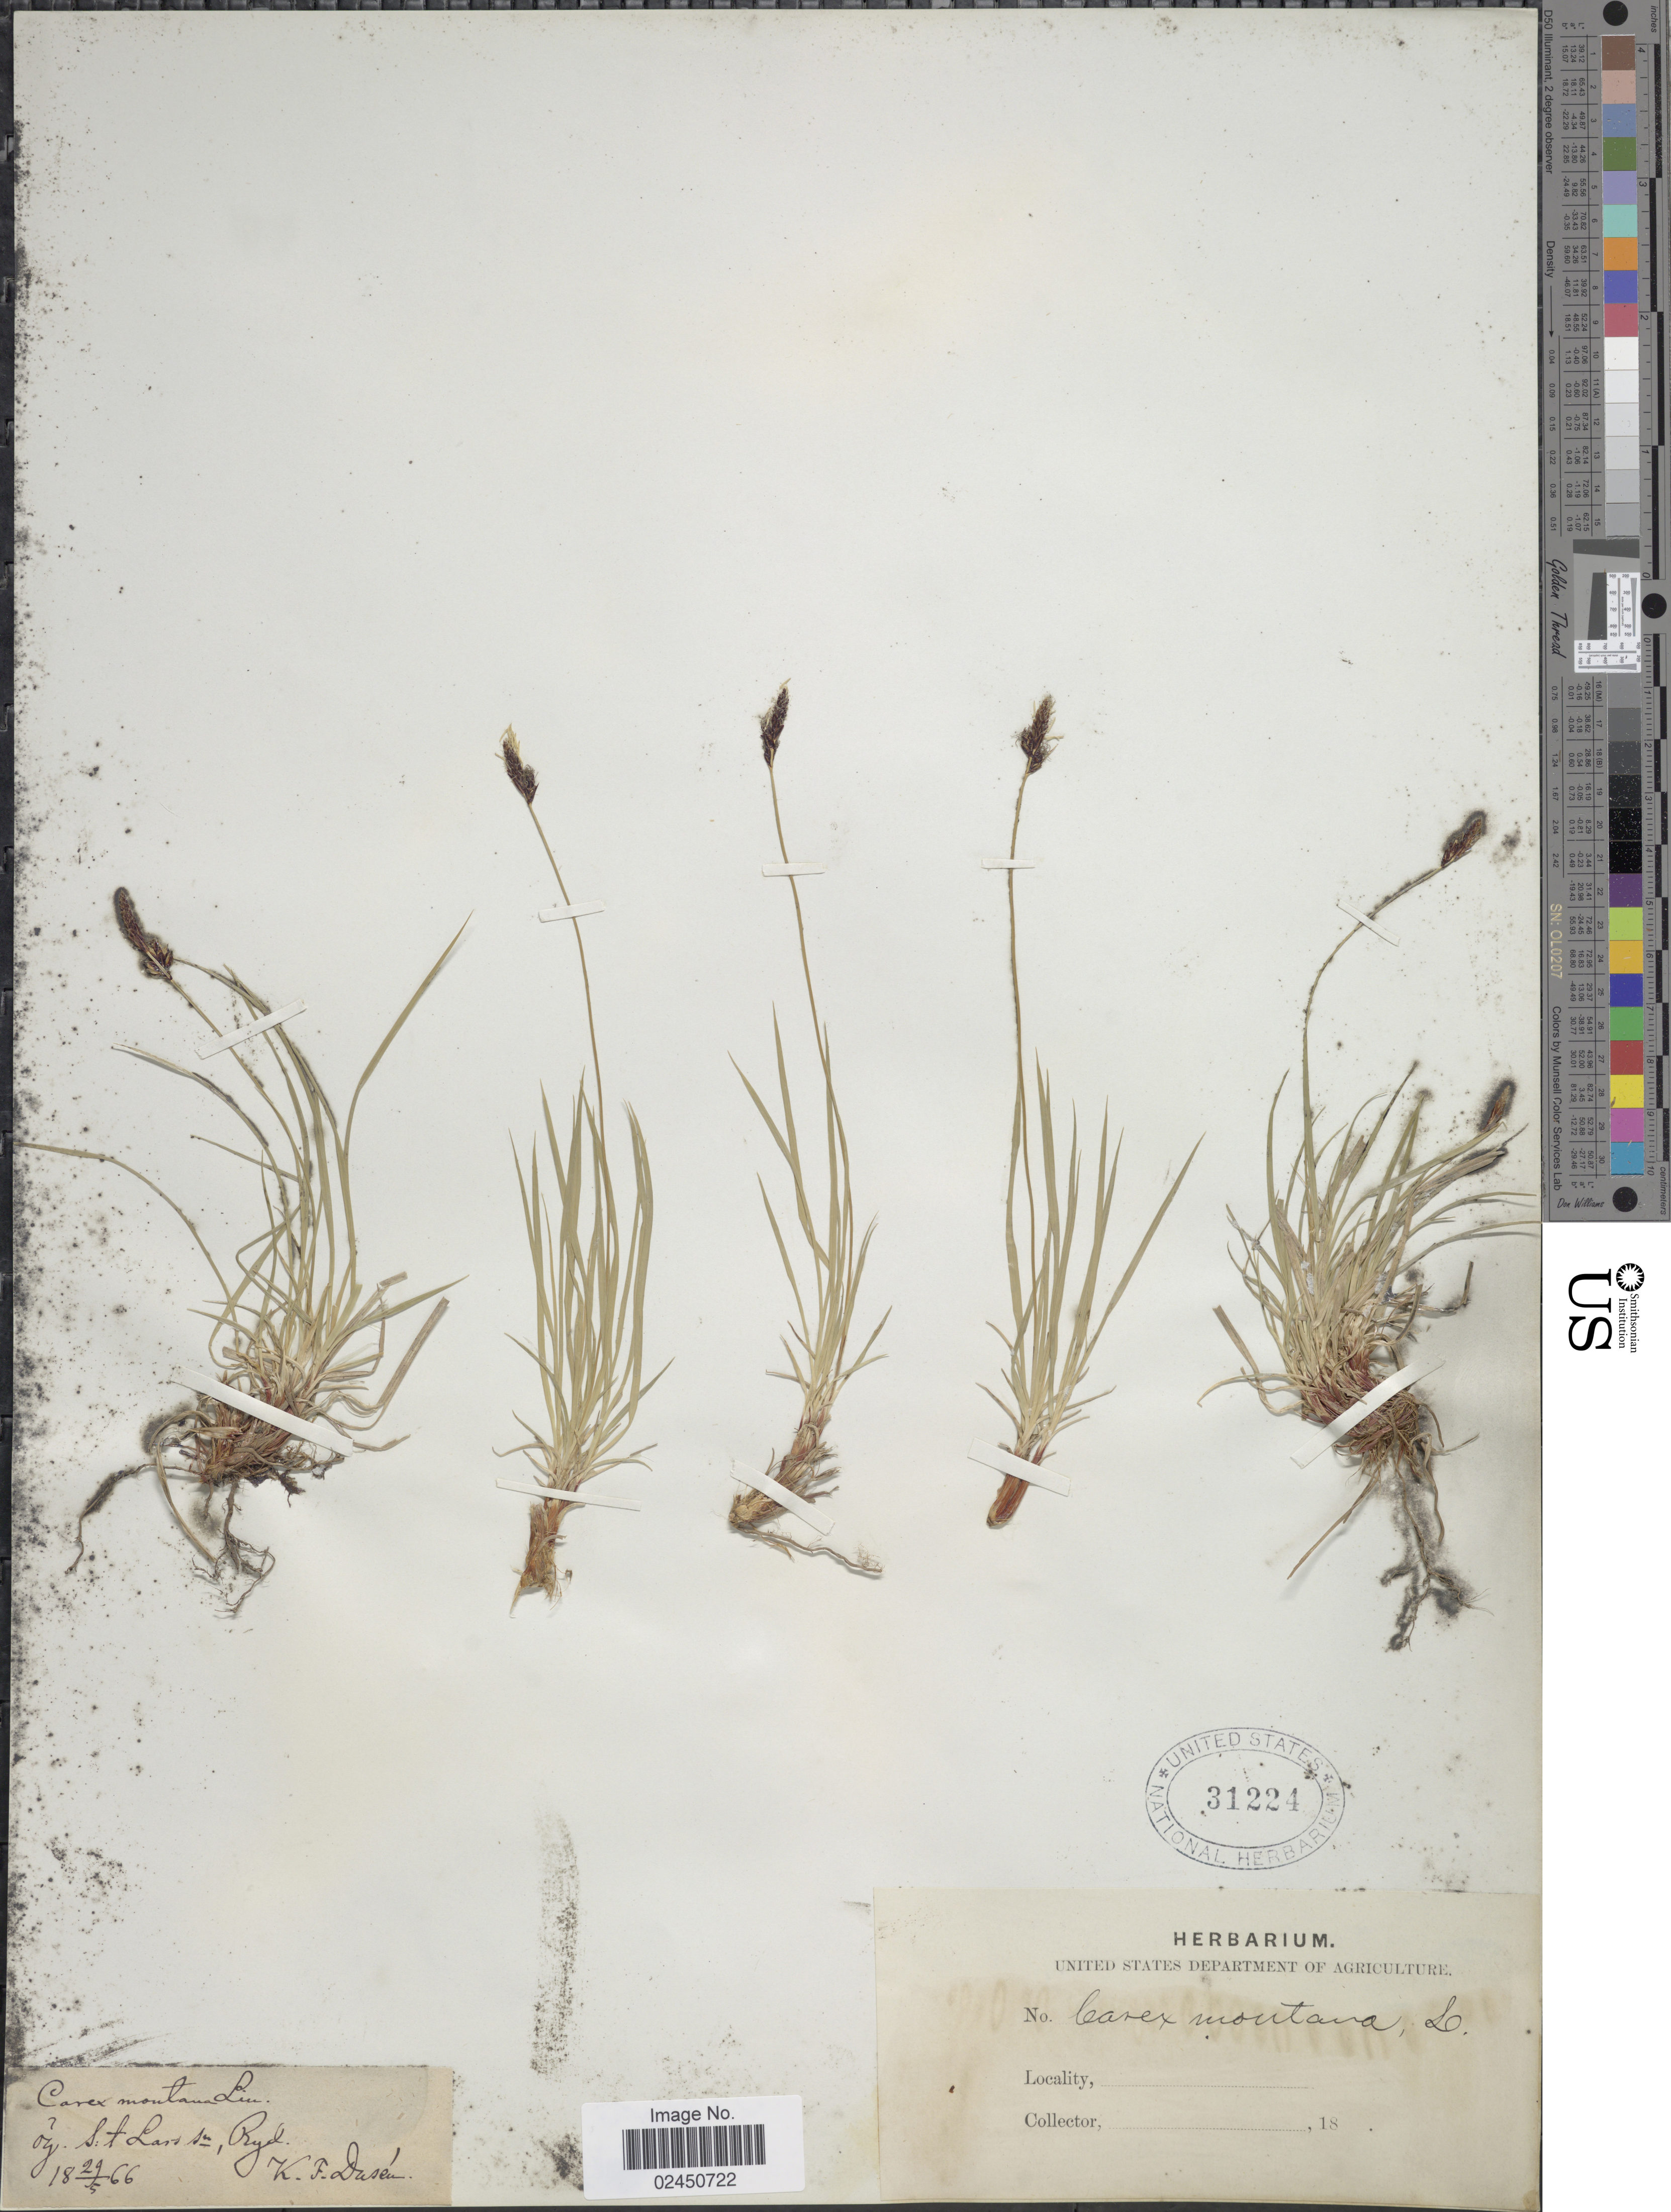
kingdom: Plantae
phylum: Tracheophyta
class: Liliopsida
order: Poales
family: Cyperaceae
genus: Carex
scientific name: Carex montana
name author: L.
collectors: K. Dusén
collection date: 1866-05-29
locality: St. Lars [interpreted] su Ryd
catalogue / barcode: US 31224